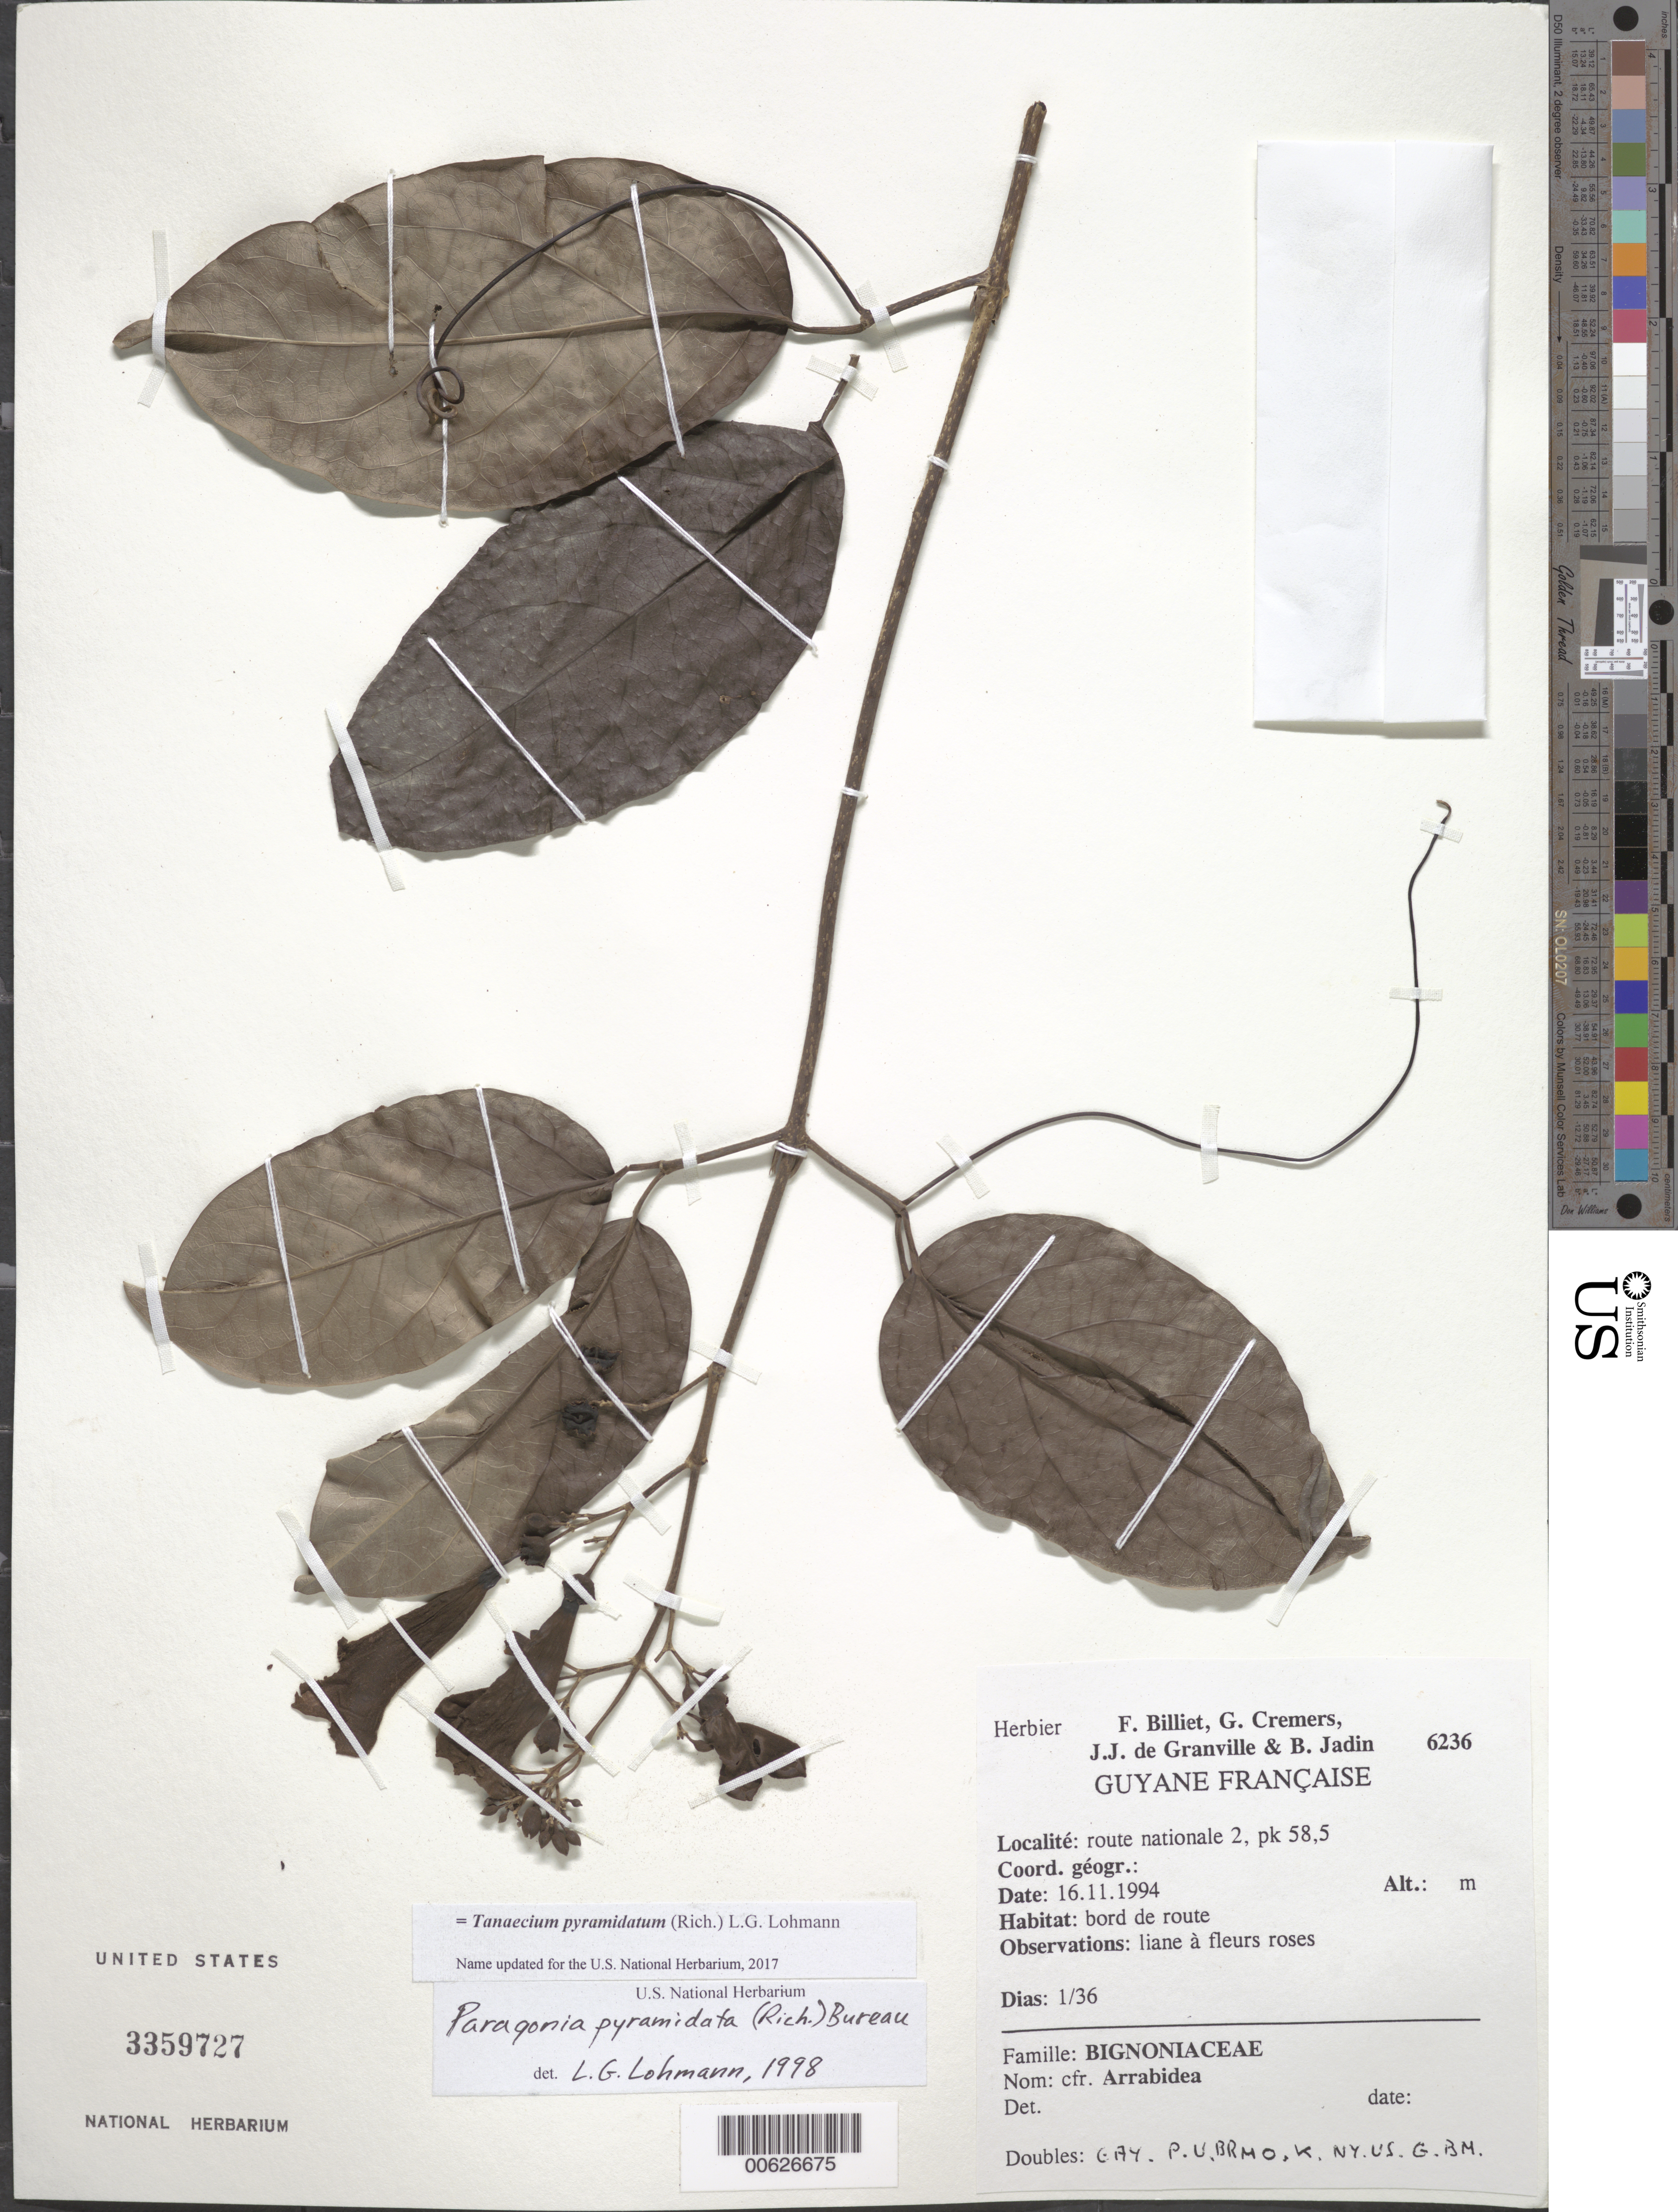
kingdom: Plantae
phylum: Tracheophyta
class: Magnoliopsida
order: Lamiales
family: Bignoniaceae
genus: Tanaecium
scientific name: Tanaecium pyramidatum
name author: (Rich.) L.G. Lohmann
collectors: F. Billiet, G. Cremers, B. Bordenave, J.-J. de Granville & B. Jadin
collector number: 6236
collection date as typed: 16-Nov-94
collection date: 1994-11-16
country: French Guiana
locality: Route nationale 2, pk 58.5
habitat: Bord de route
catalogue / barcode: US 3359727